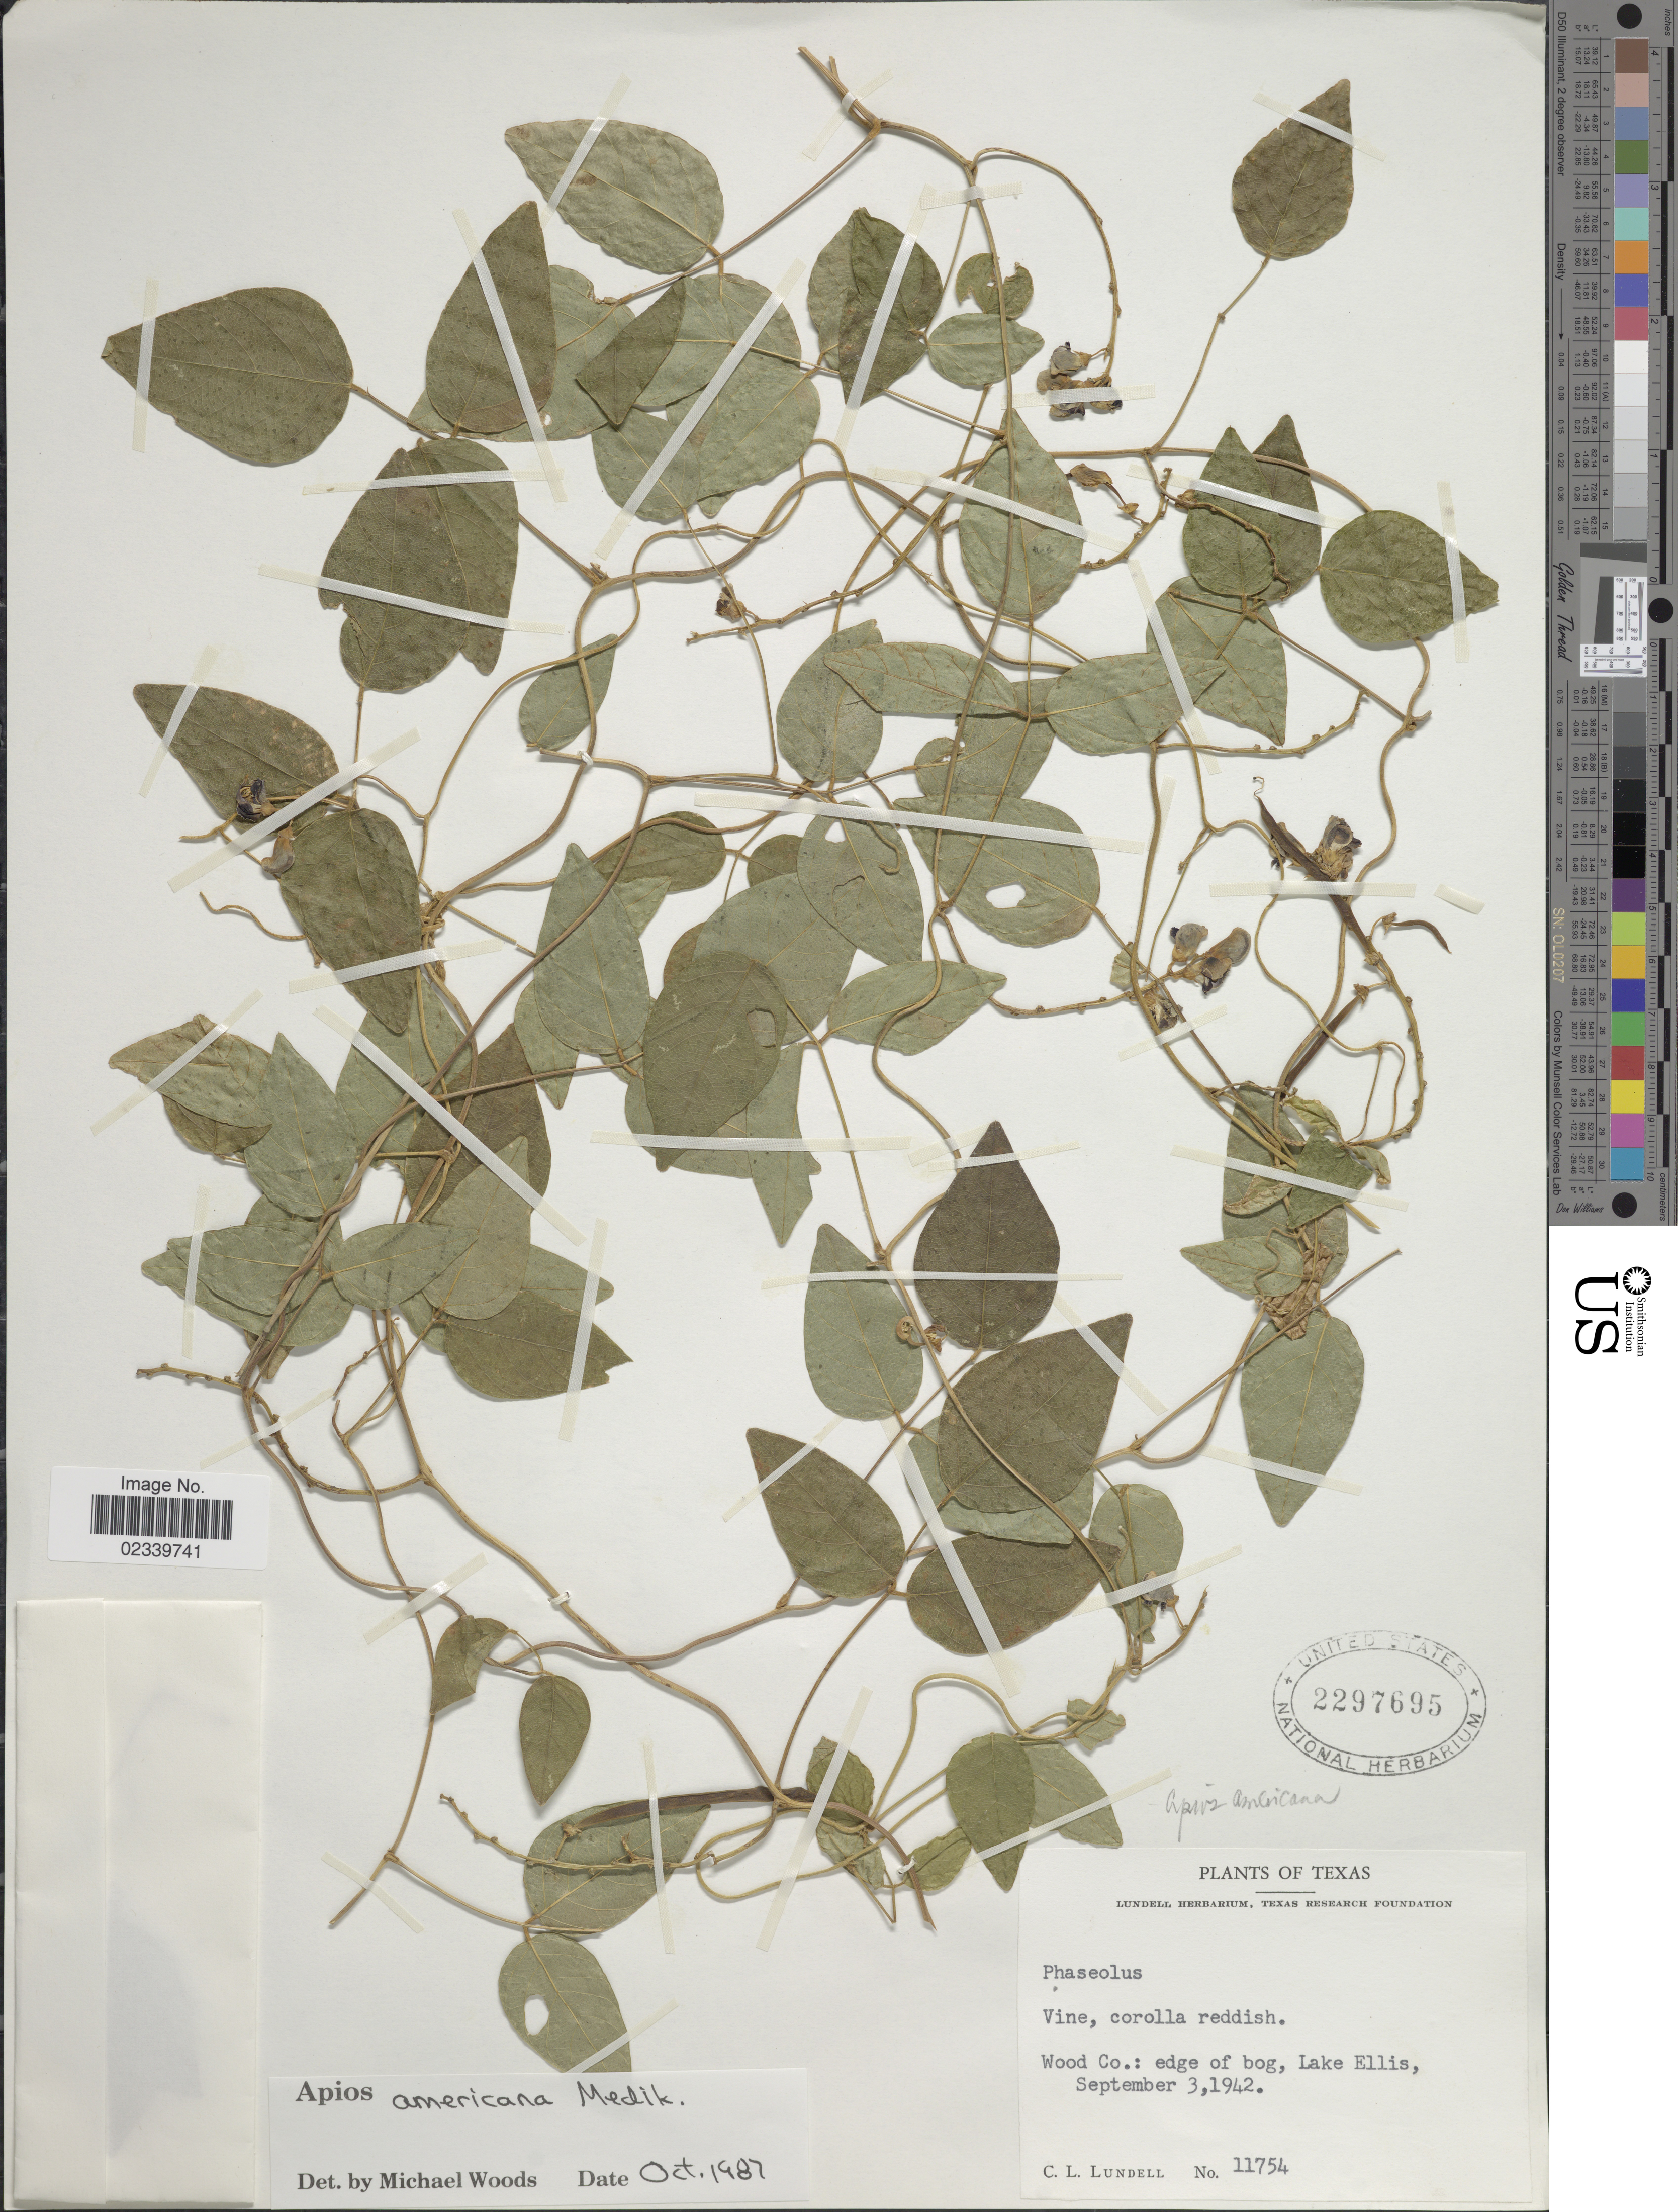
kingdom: Plantae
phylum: Tracheophyta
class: Magnoliopsida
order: Fabales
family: Fabaceae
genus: Apios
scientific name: Apios americana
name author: Medik.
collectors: C. L. Lundell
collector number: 11754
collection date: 1942-09-03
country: United States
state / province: Texas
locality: Texas, Wood Co.: edge of bog, Lake Ellis.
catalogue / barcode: US 2297695